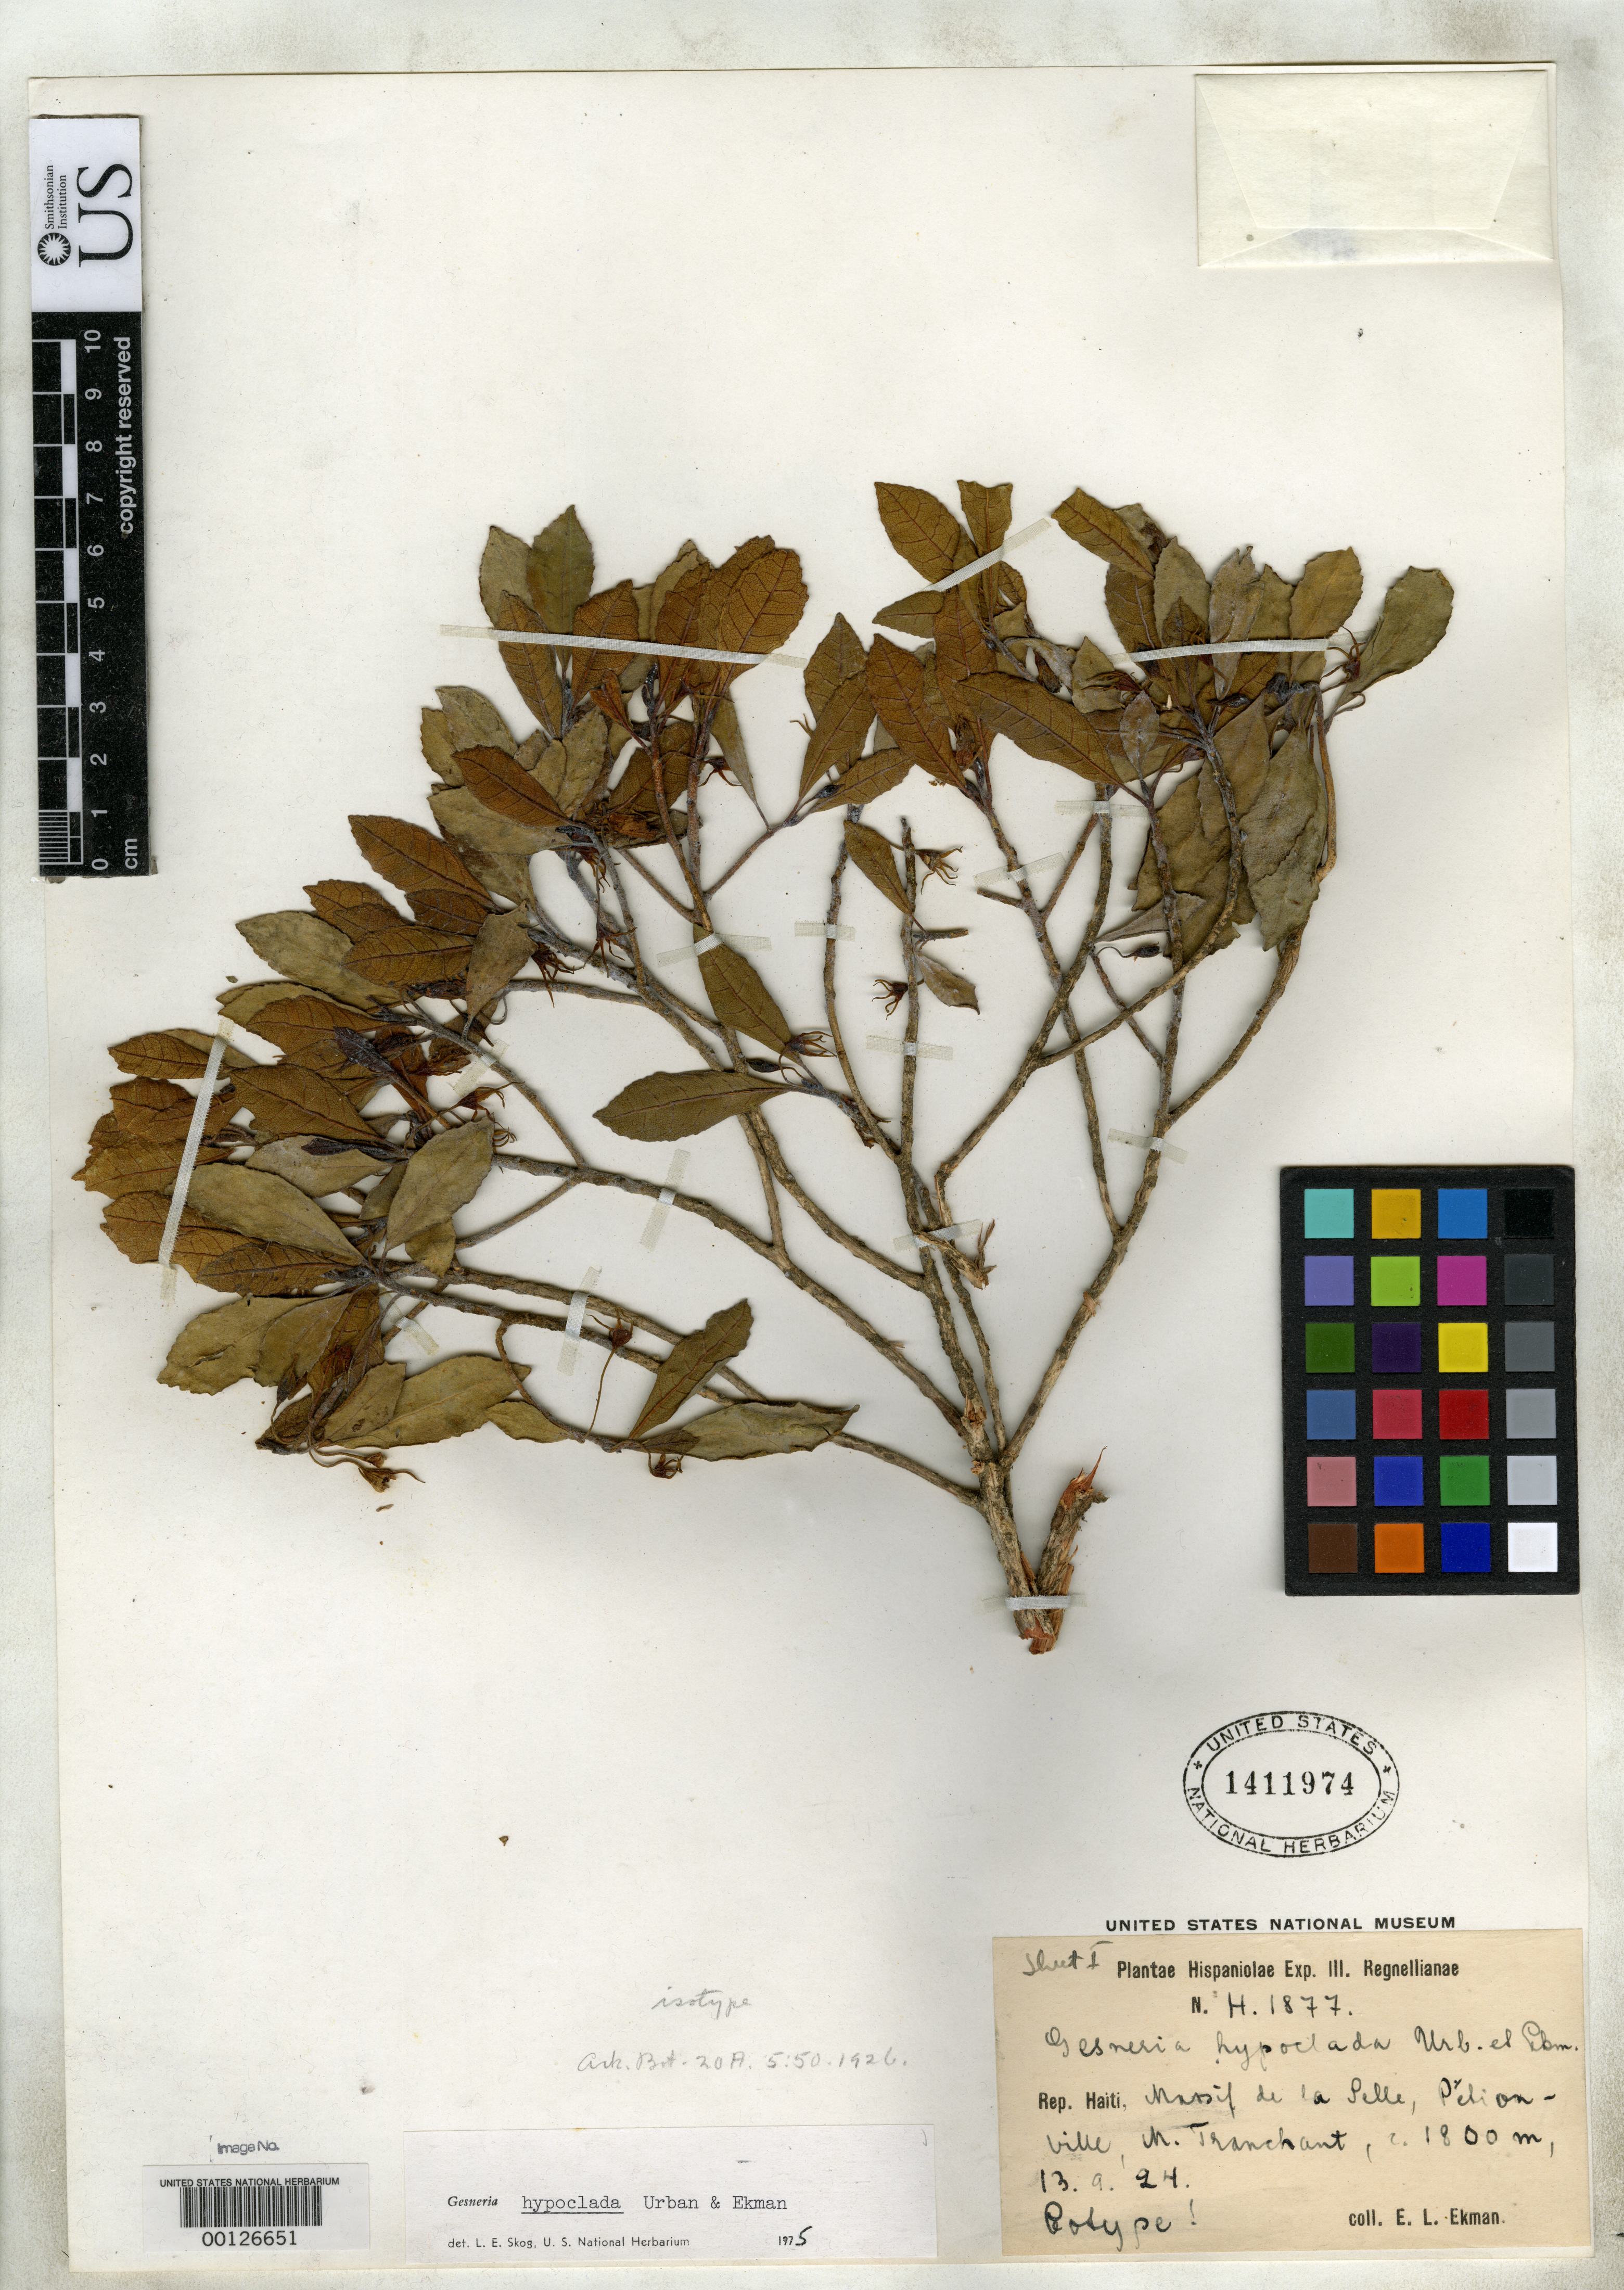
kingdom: Plantae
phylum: Tracheophyta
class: Magnoliopsida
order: Lamiales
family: Gesneriaceae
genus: Gesneria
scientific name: Gesneria hypoclada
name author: Urb. & Ekman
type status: Isotype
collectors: E. L. Ekman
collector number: H 1877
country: Haiti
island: Hispaniola Island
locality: Massif de La Selle in Morne Tranchant.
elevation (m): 1800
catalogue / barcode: US 1411974